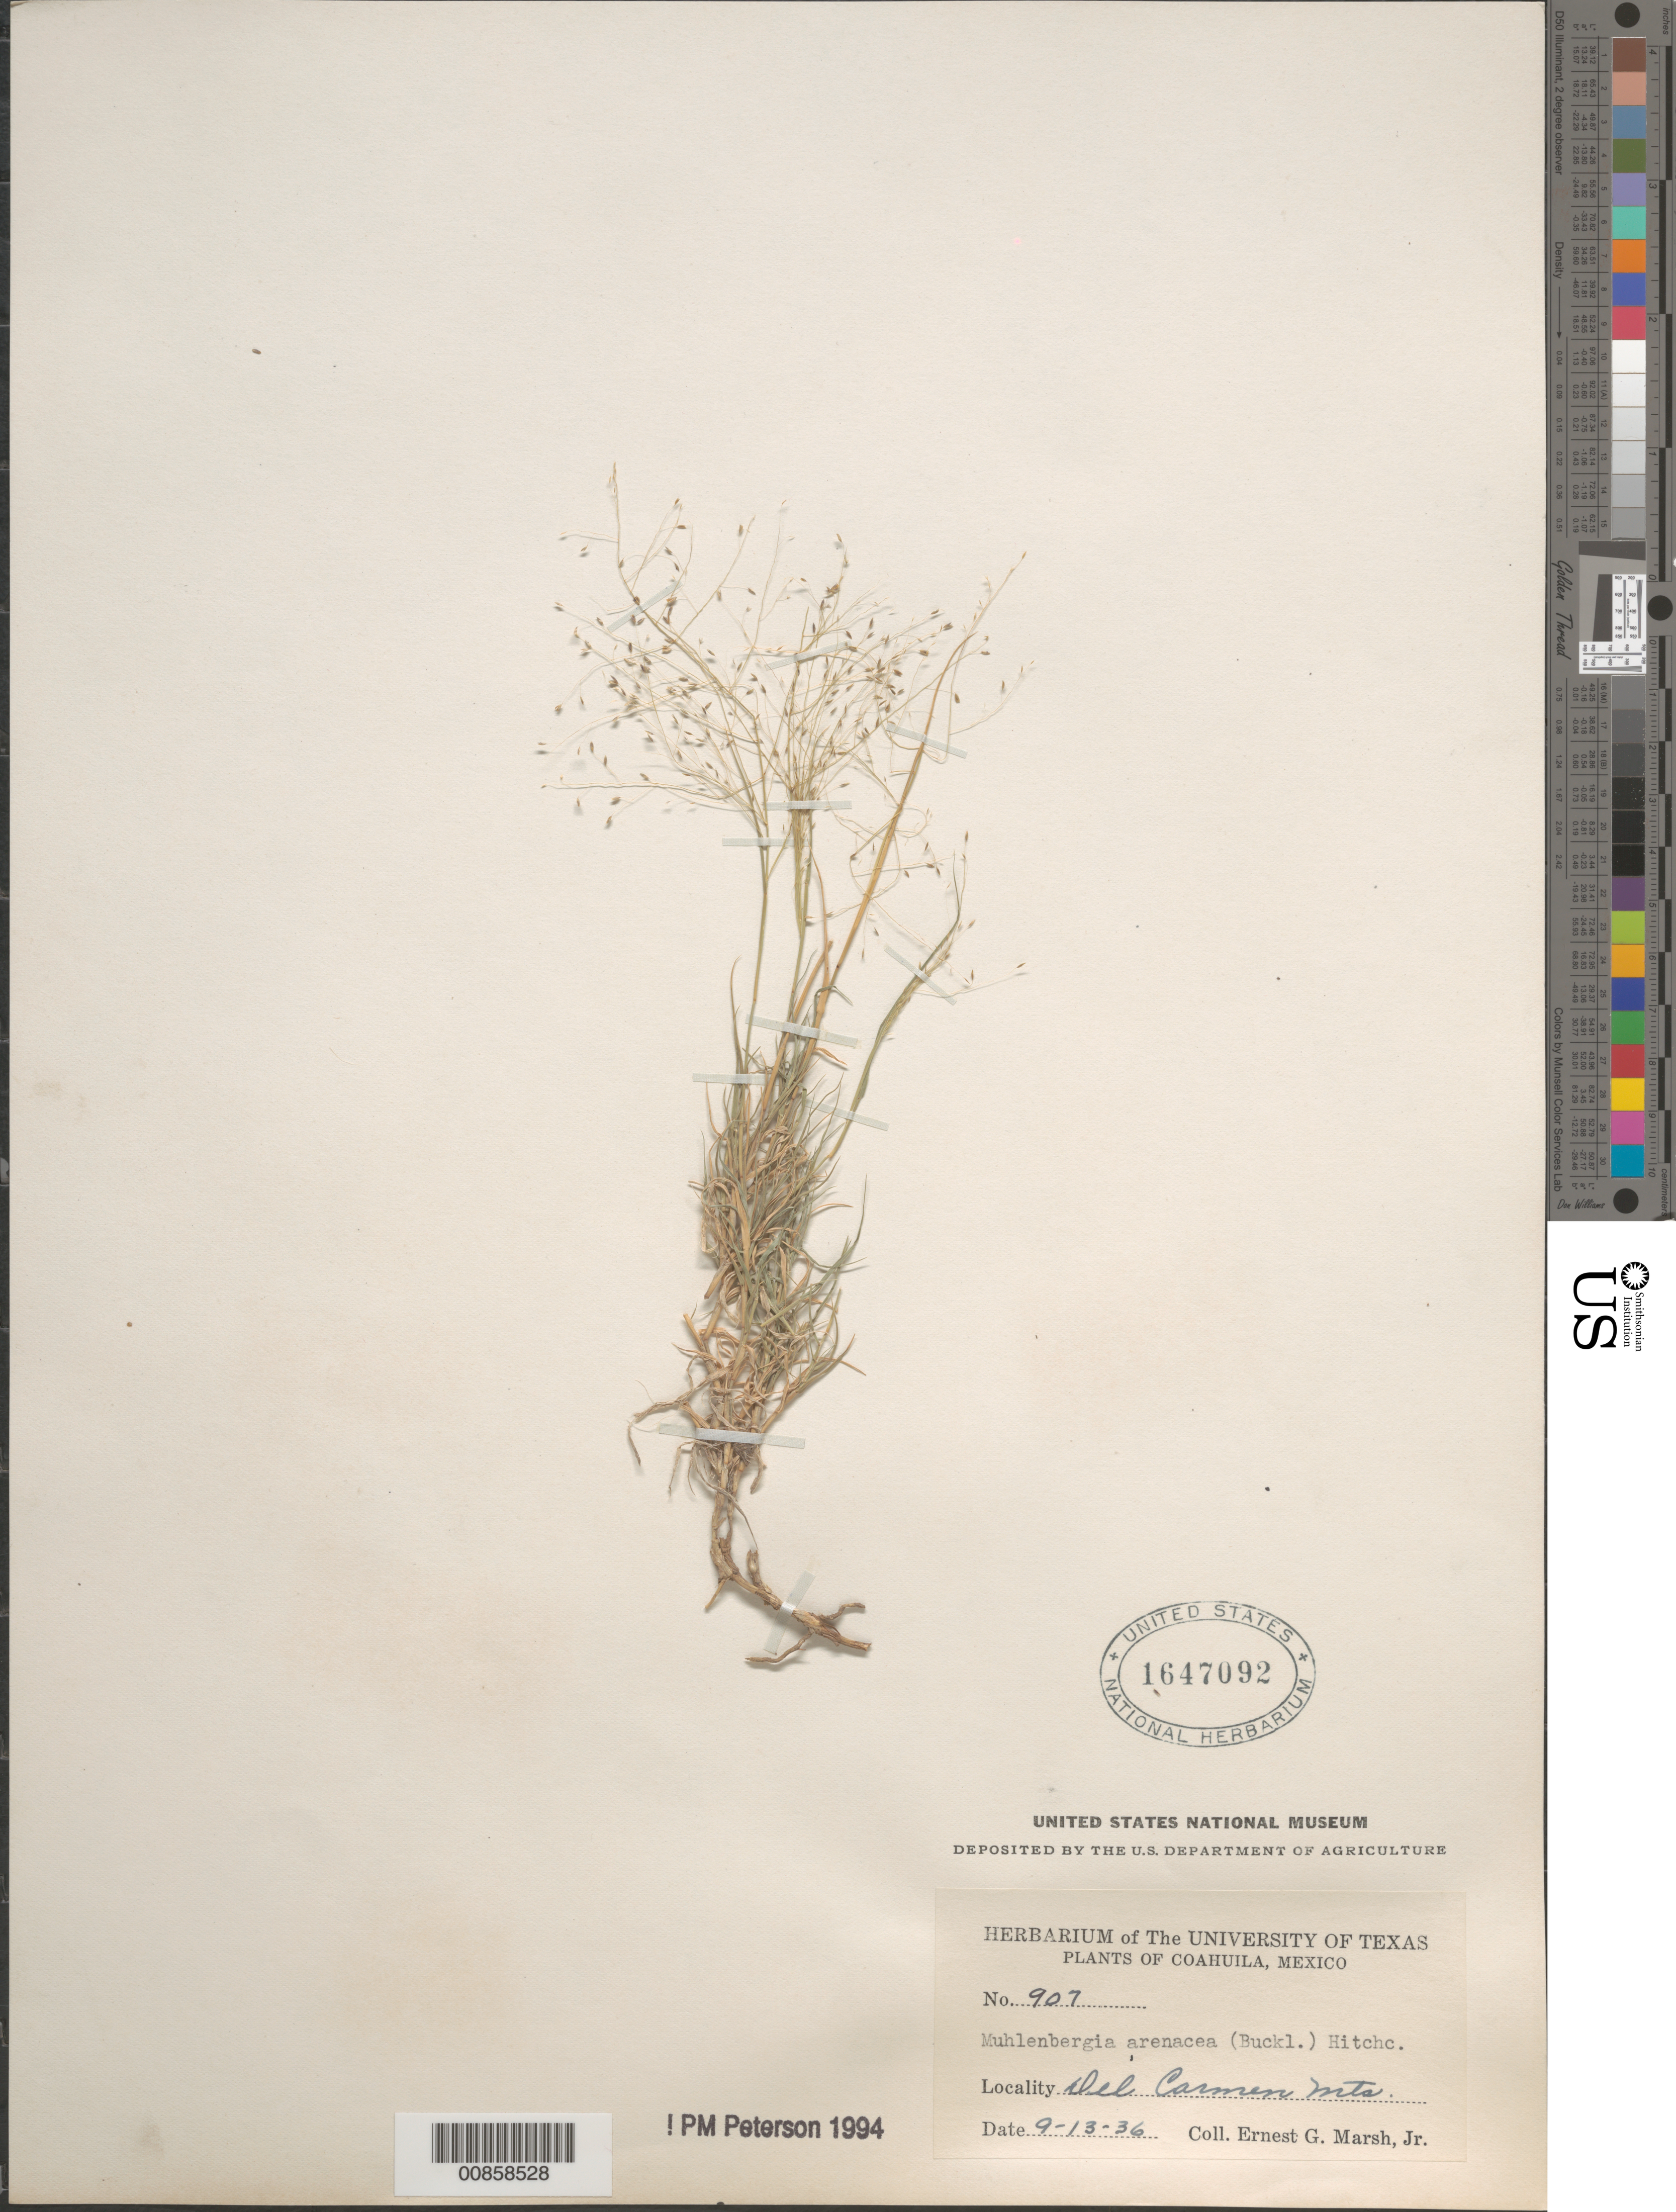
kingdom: Plantae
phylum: Tracheophyta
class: Liliopsida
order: Poales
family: Poaceae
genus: Muhlenbergia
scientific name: Muhlenbergia arenacea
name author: (Buckley) Hitchc.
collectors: E. G. Marsh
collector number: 907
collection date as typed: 13 Sep 1936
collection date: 1936-09-13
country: Mexico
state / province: Coahuila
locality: Del Carmen Mts. Coah.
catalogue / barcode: US 1647092